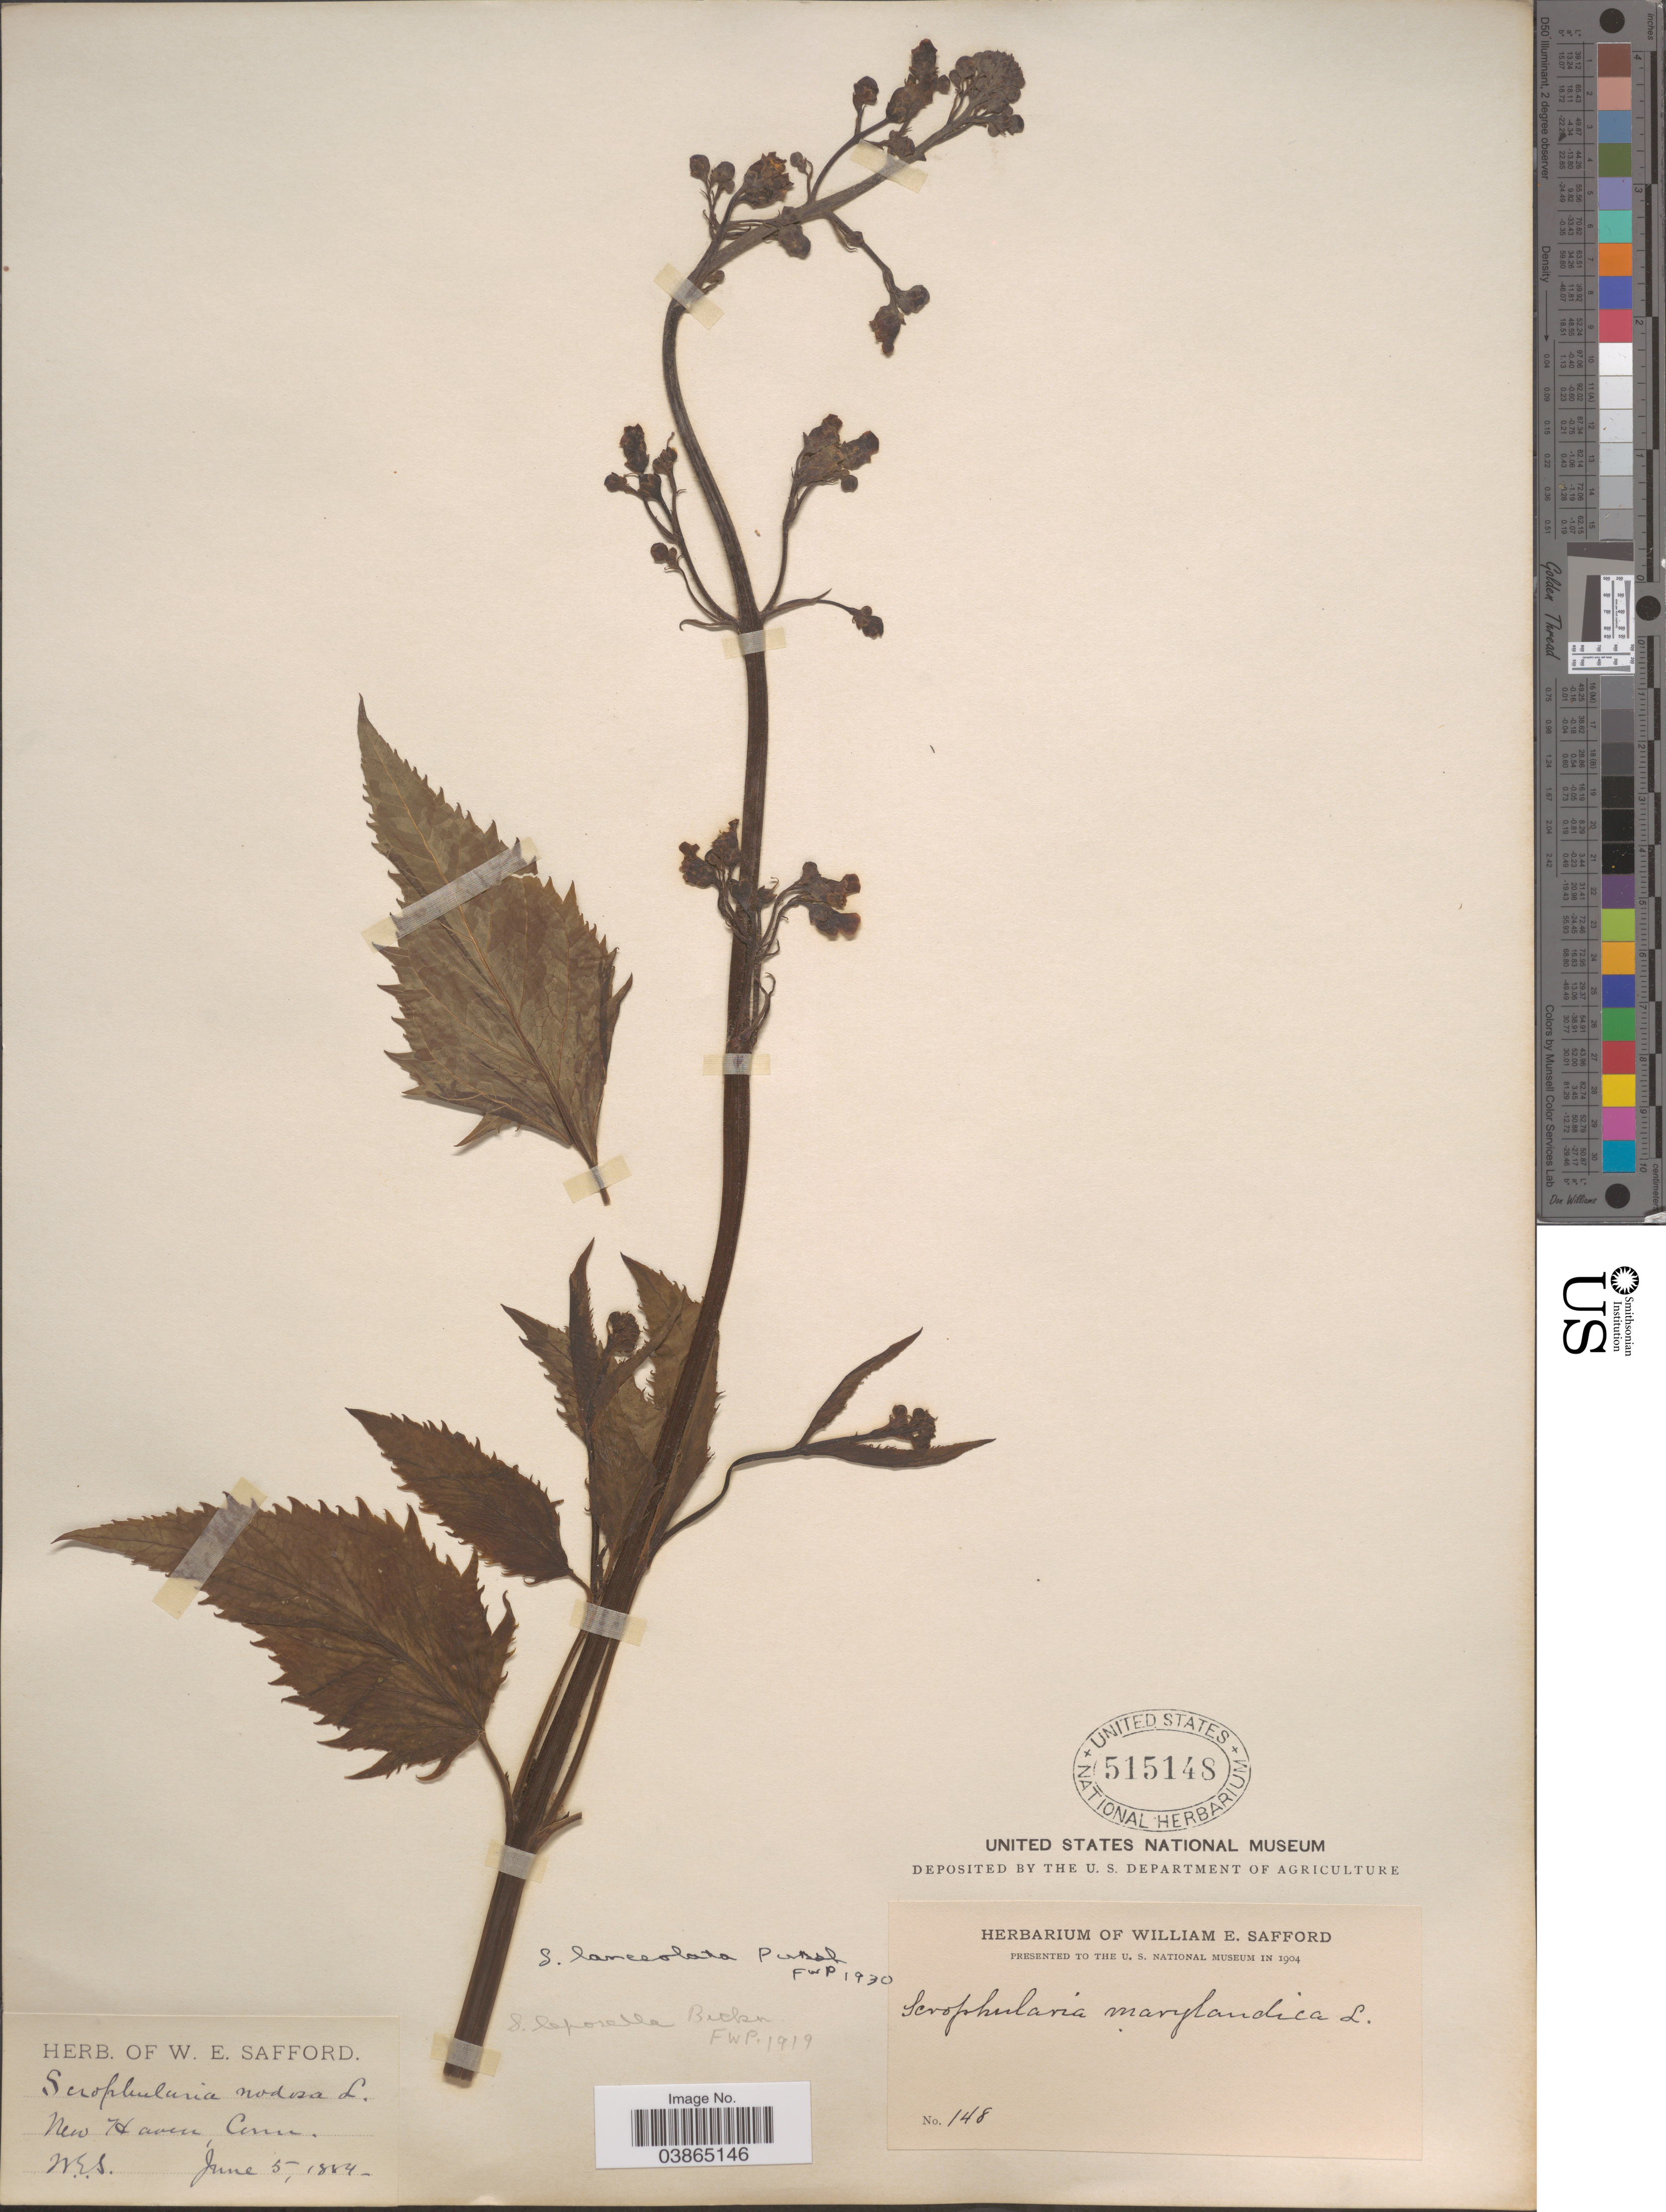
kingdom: Plantae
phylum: Tracheophyta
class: Magnoliopsida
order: Lamiales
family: Scrophulariaceae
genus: Scrophularia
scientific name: Scrophularia lanceolata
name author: Pursh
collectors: W. E. Safford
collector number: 148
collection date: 1884-06-05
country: United States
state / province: Connecticut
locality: New Haven.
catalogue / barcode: US 515148